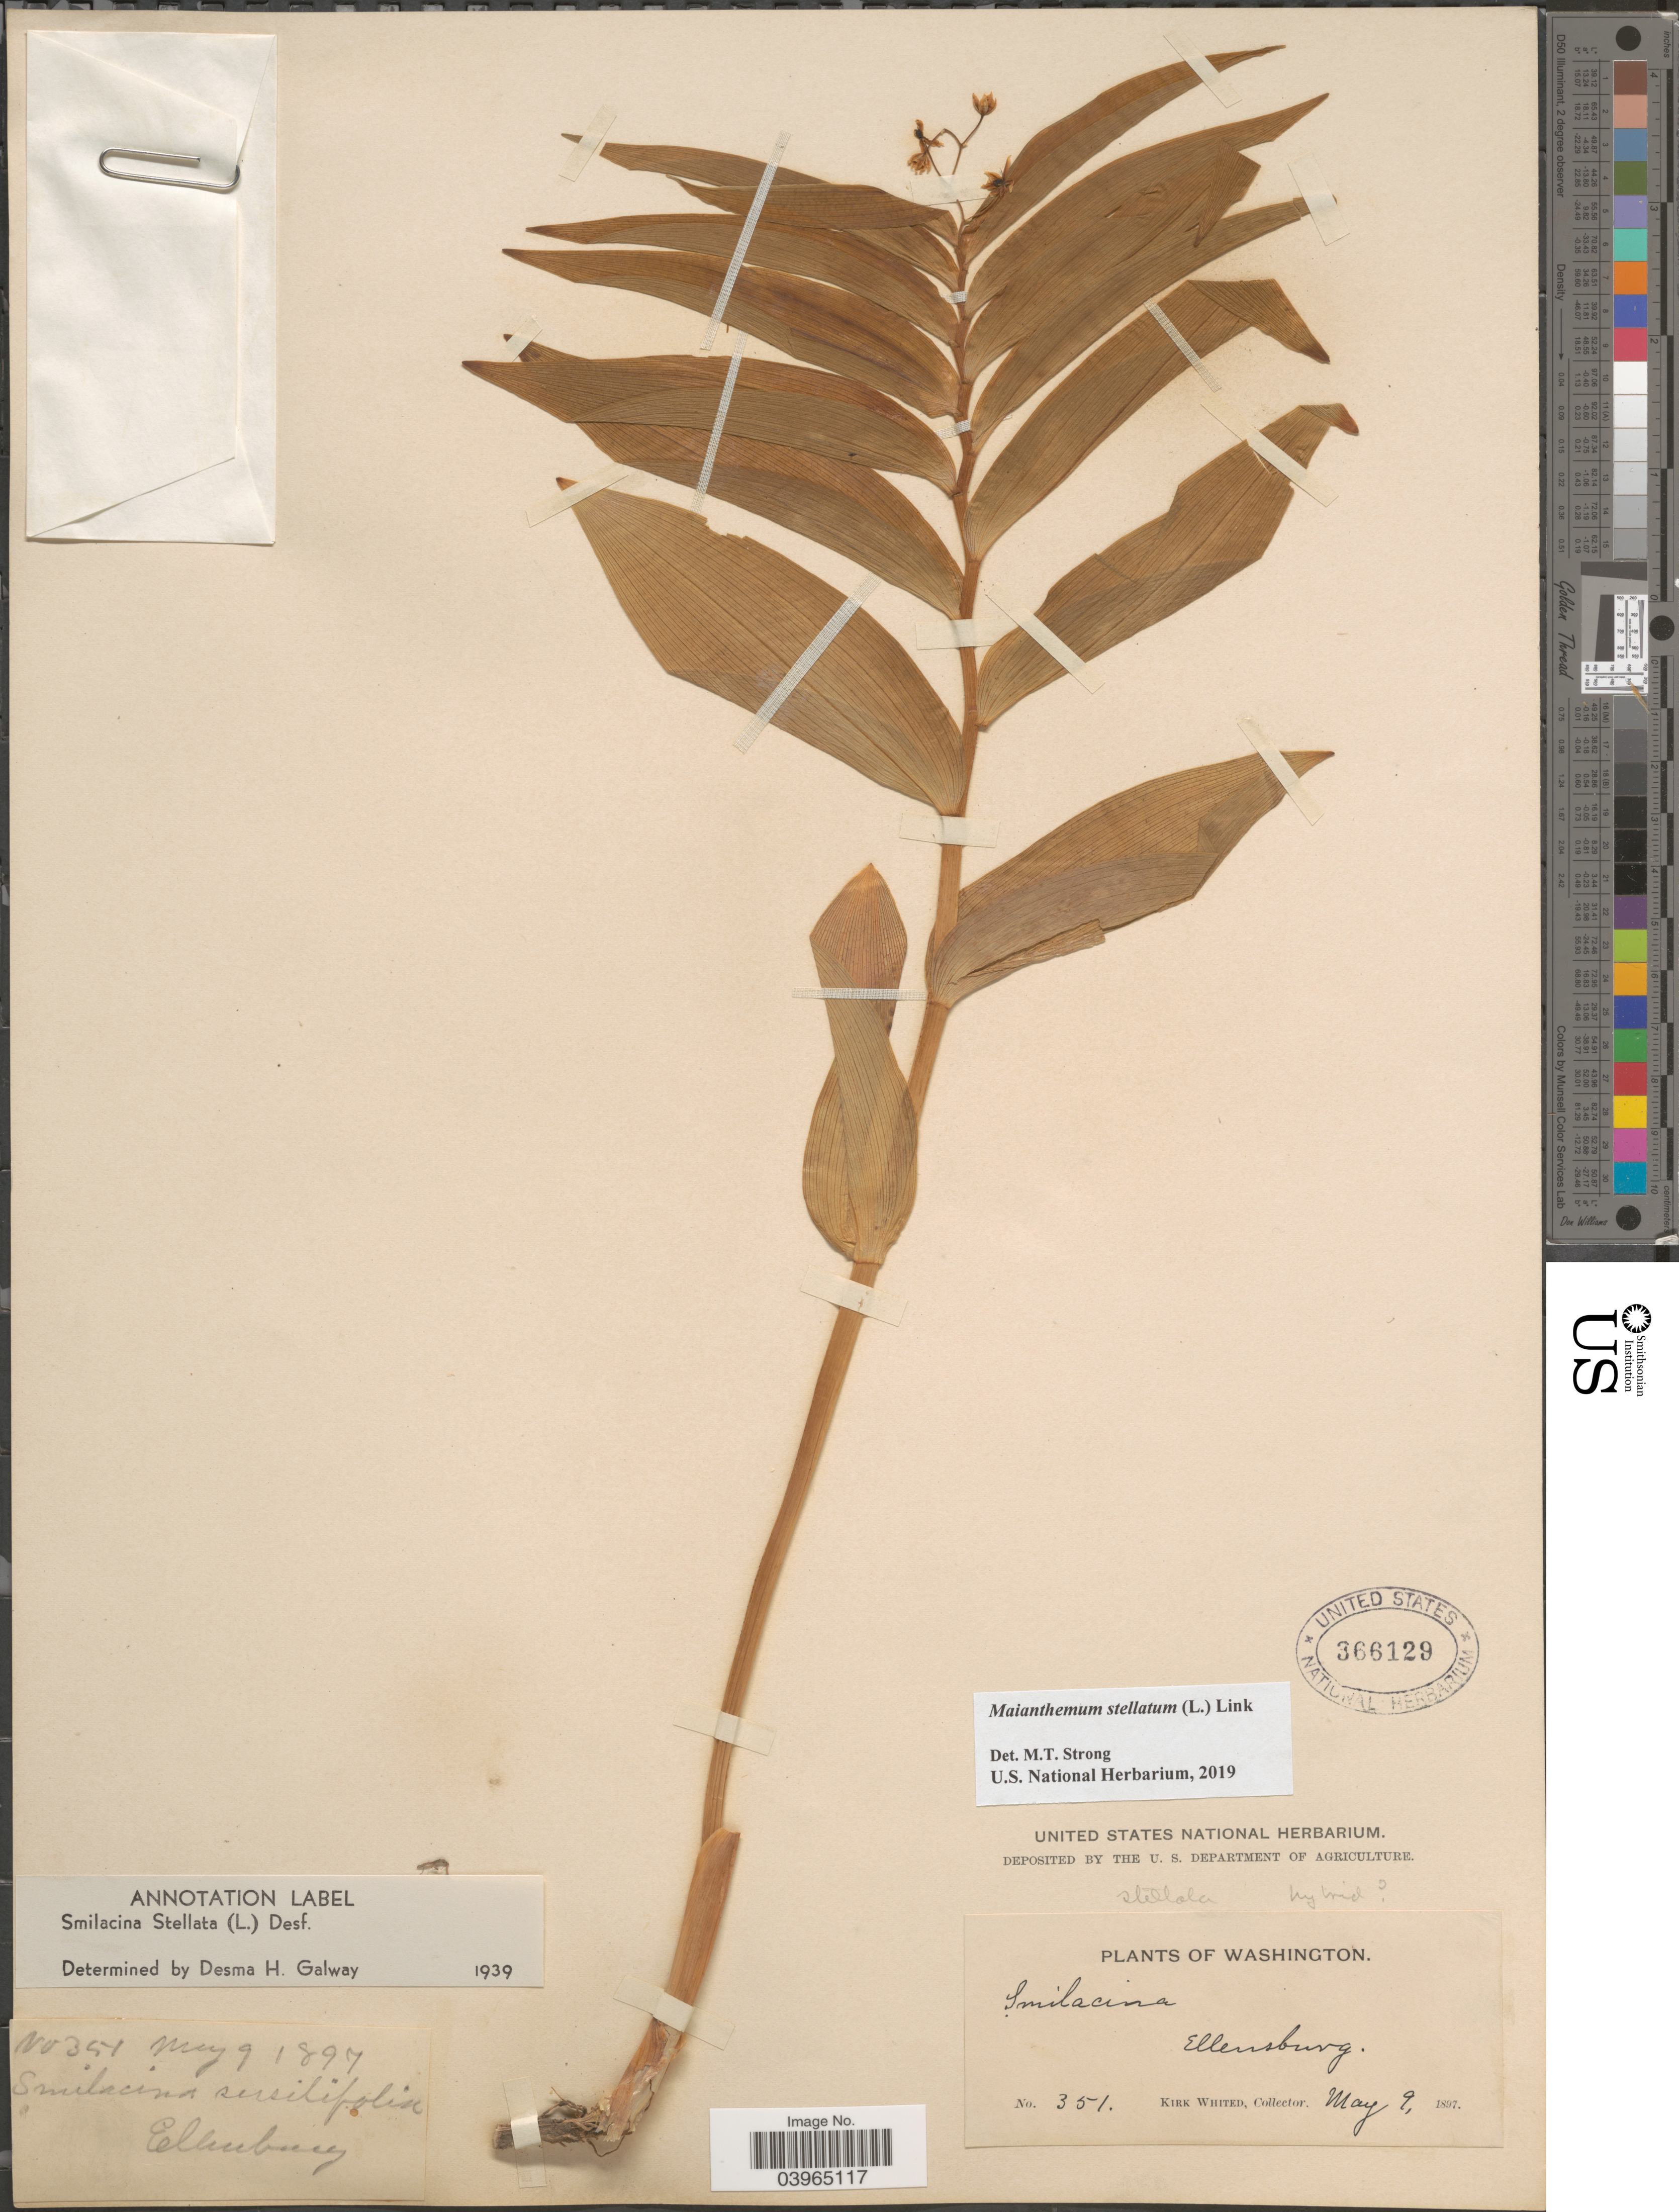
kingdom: Plantae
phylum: Tracheophyta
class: Liliopsida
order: Asparagales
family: Asparagaceae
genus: Maianthemum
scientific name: Maianthemum stellatum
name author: (L.) Link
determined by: Strong, Mark T., (BOT), Smithsonian Institution - National Museum of Natural History (UNITED STATES)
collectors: K. Whited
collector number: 351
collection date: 1897-05-09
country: United States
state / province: Washington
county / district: Kittitas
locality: Ellensburg.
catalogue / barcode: US 366129